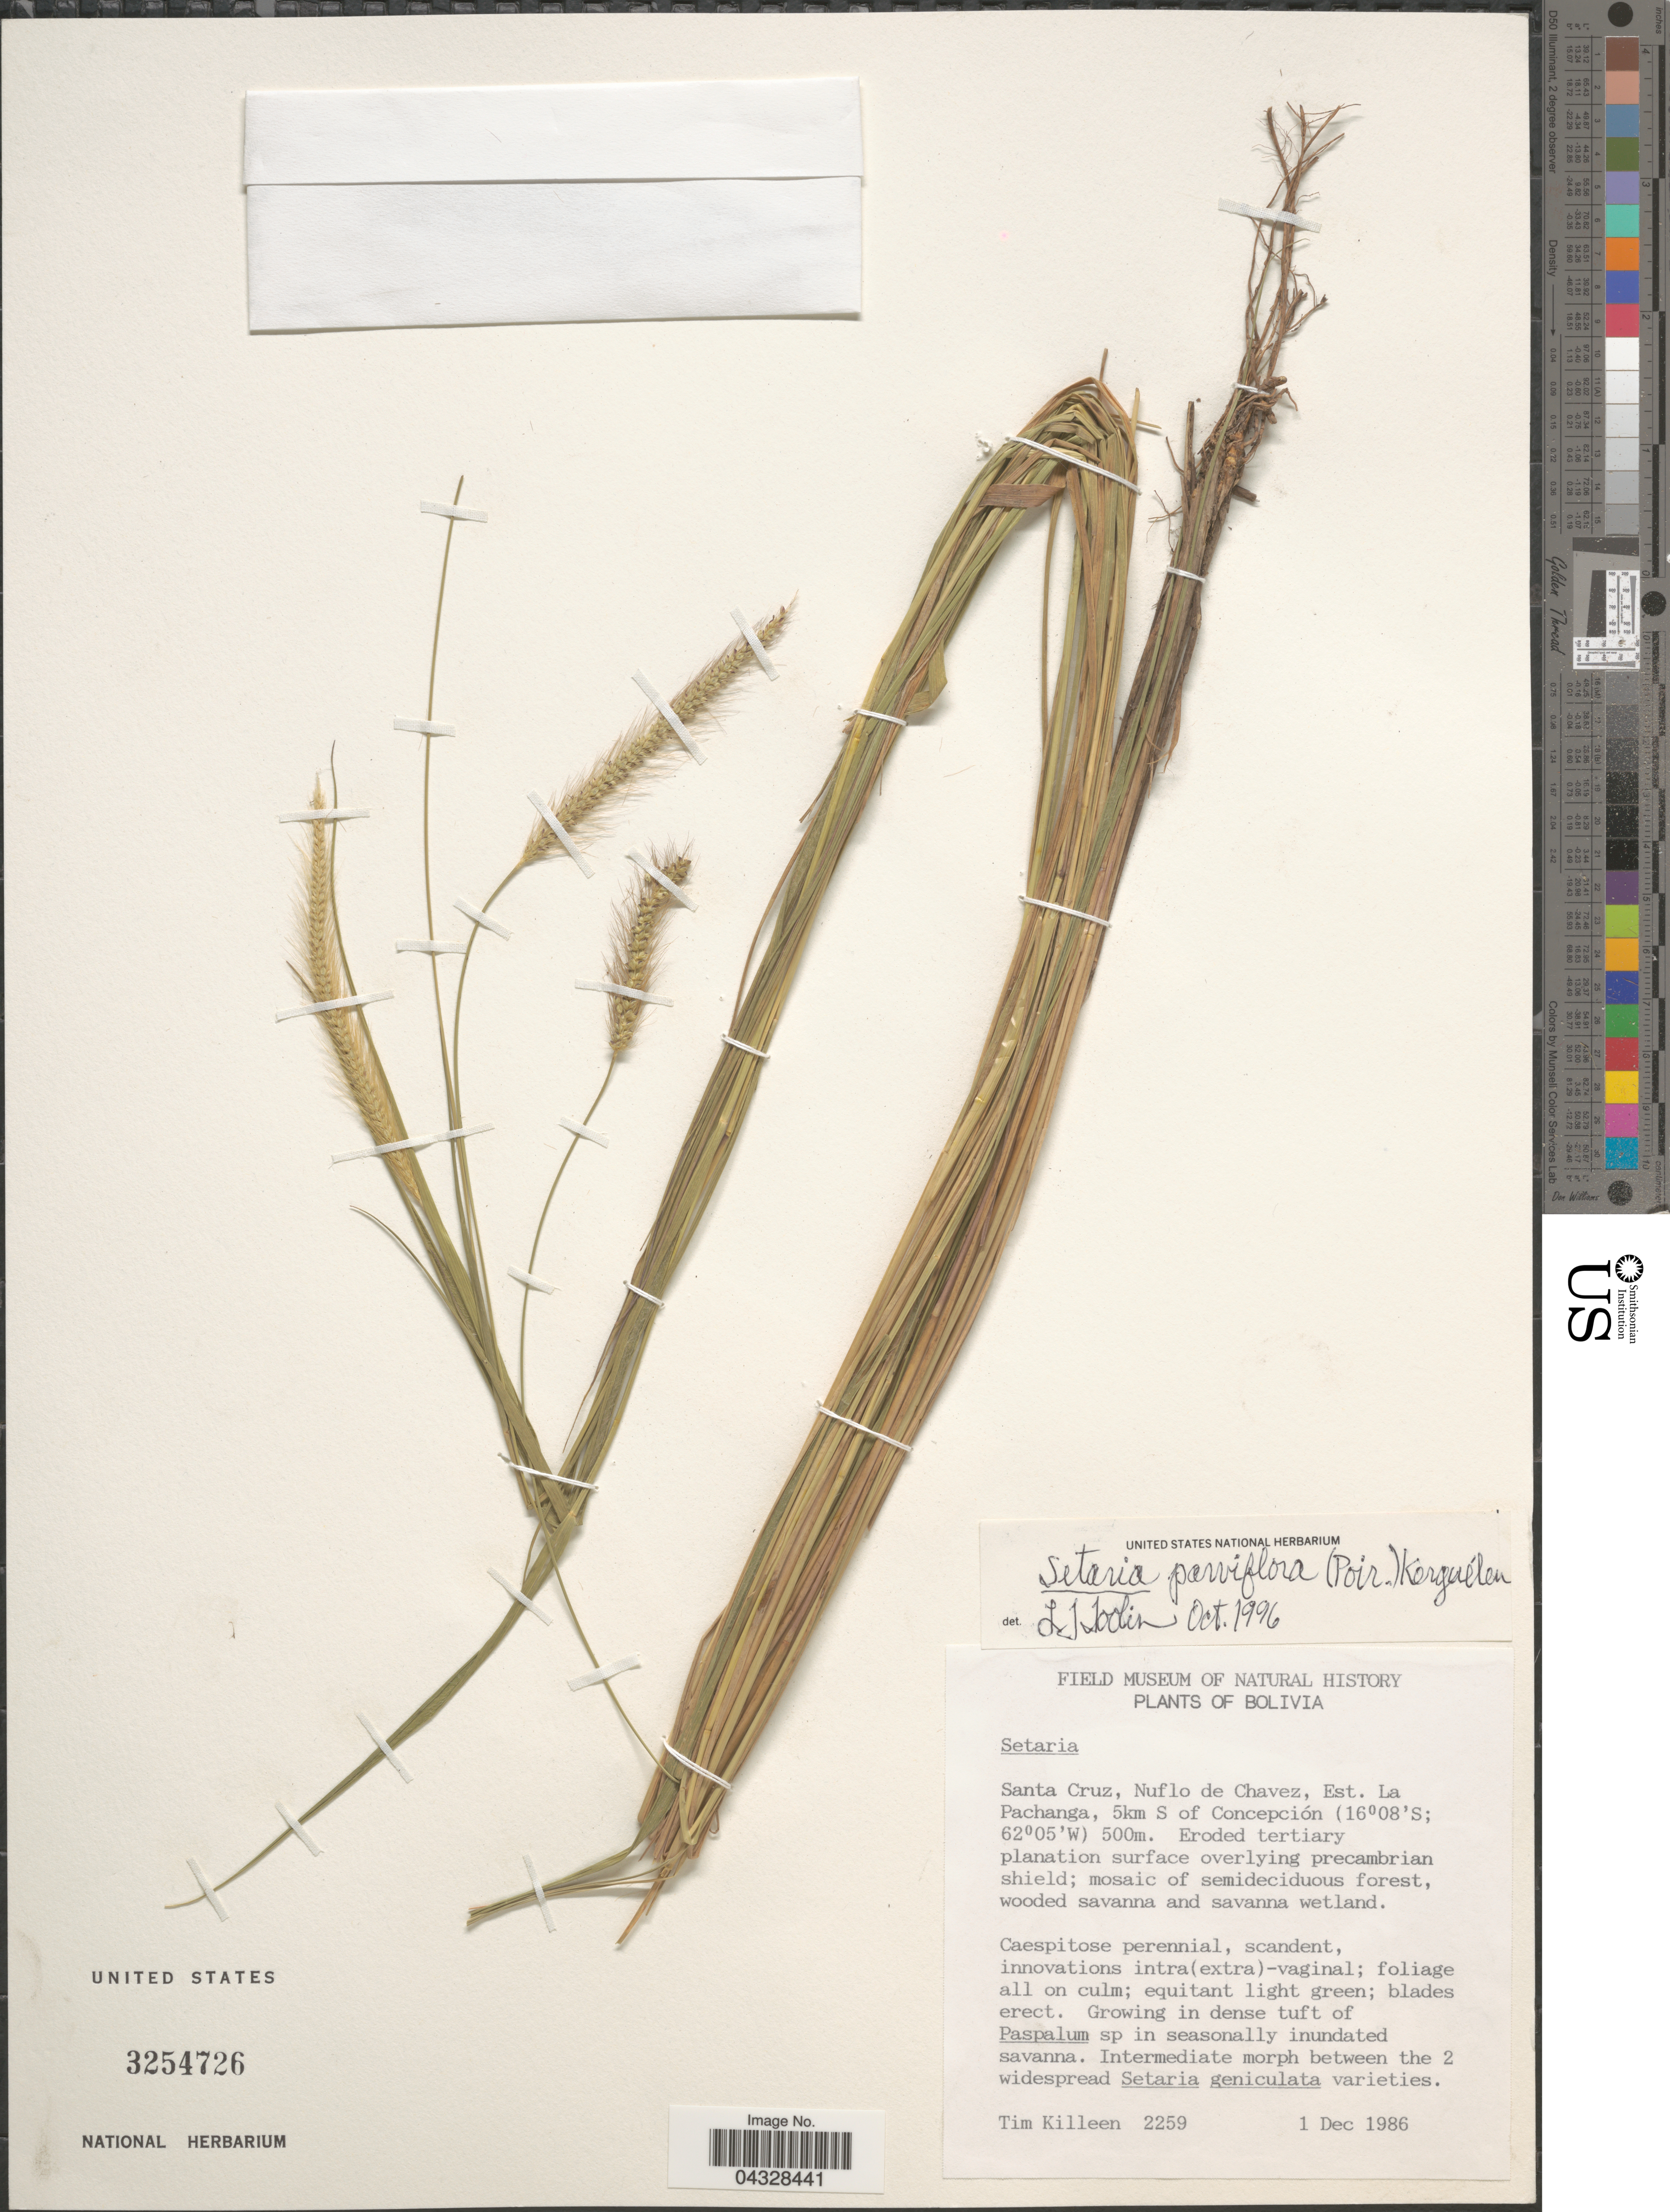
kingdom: Plantae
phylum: Tracheophyta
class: Liliopsida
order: Poales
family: Poaceae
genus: Setaria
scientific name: Setaria parviflora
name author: (Poir.) Kerguélen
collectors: T. J. Killeen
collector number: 2259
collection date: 1986-12-01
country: Bolivia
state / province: Santa Cruz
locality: Nuflo de Chavez, Est. La Pachanga, 5km S of Concepción.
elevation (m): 500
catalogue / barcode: US 3254726